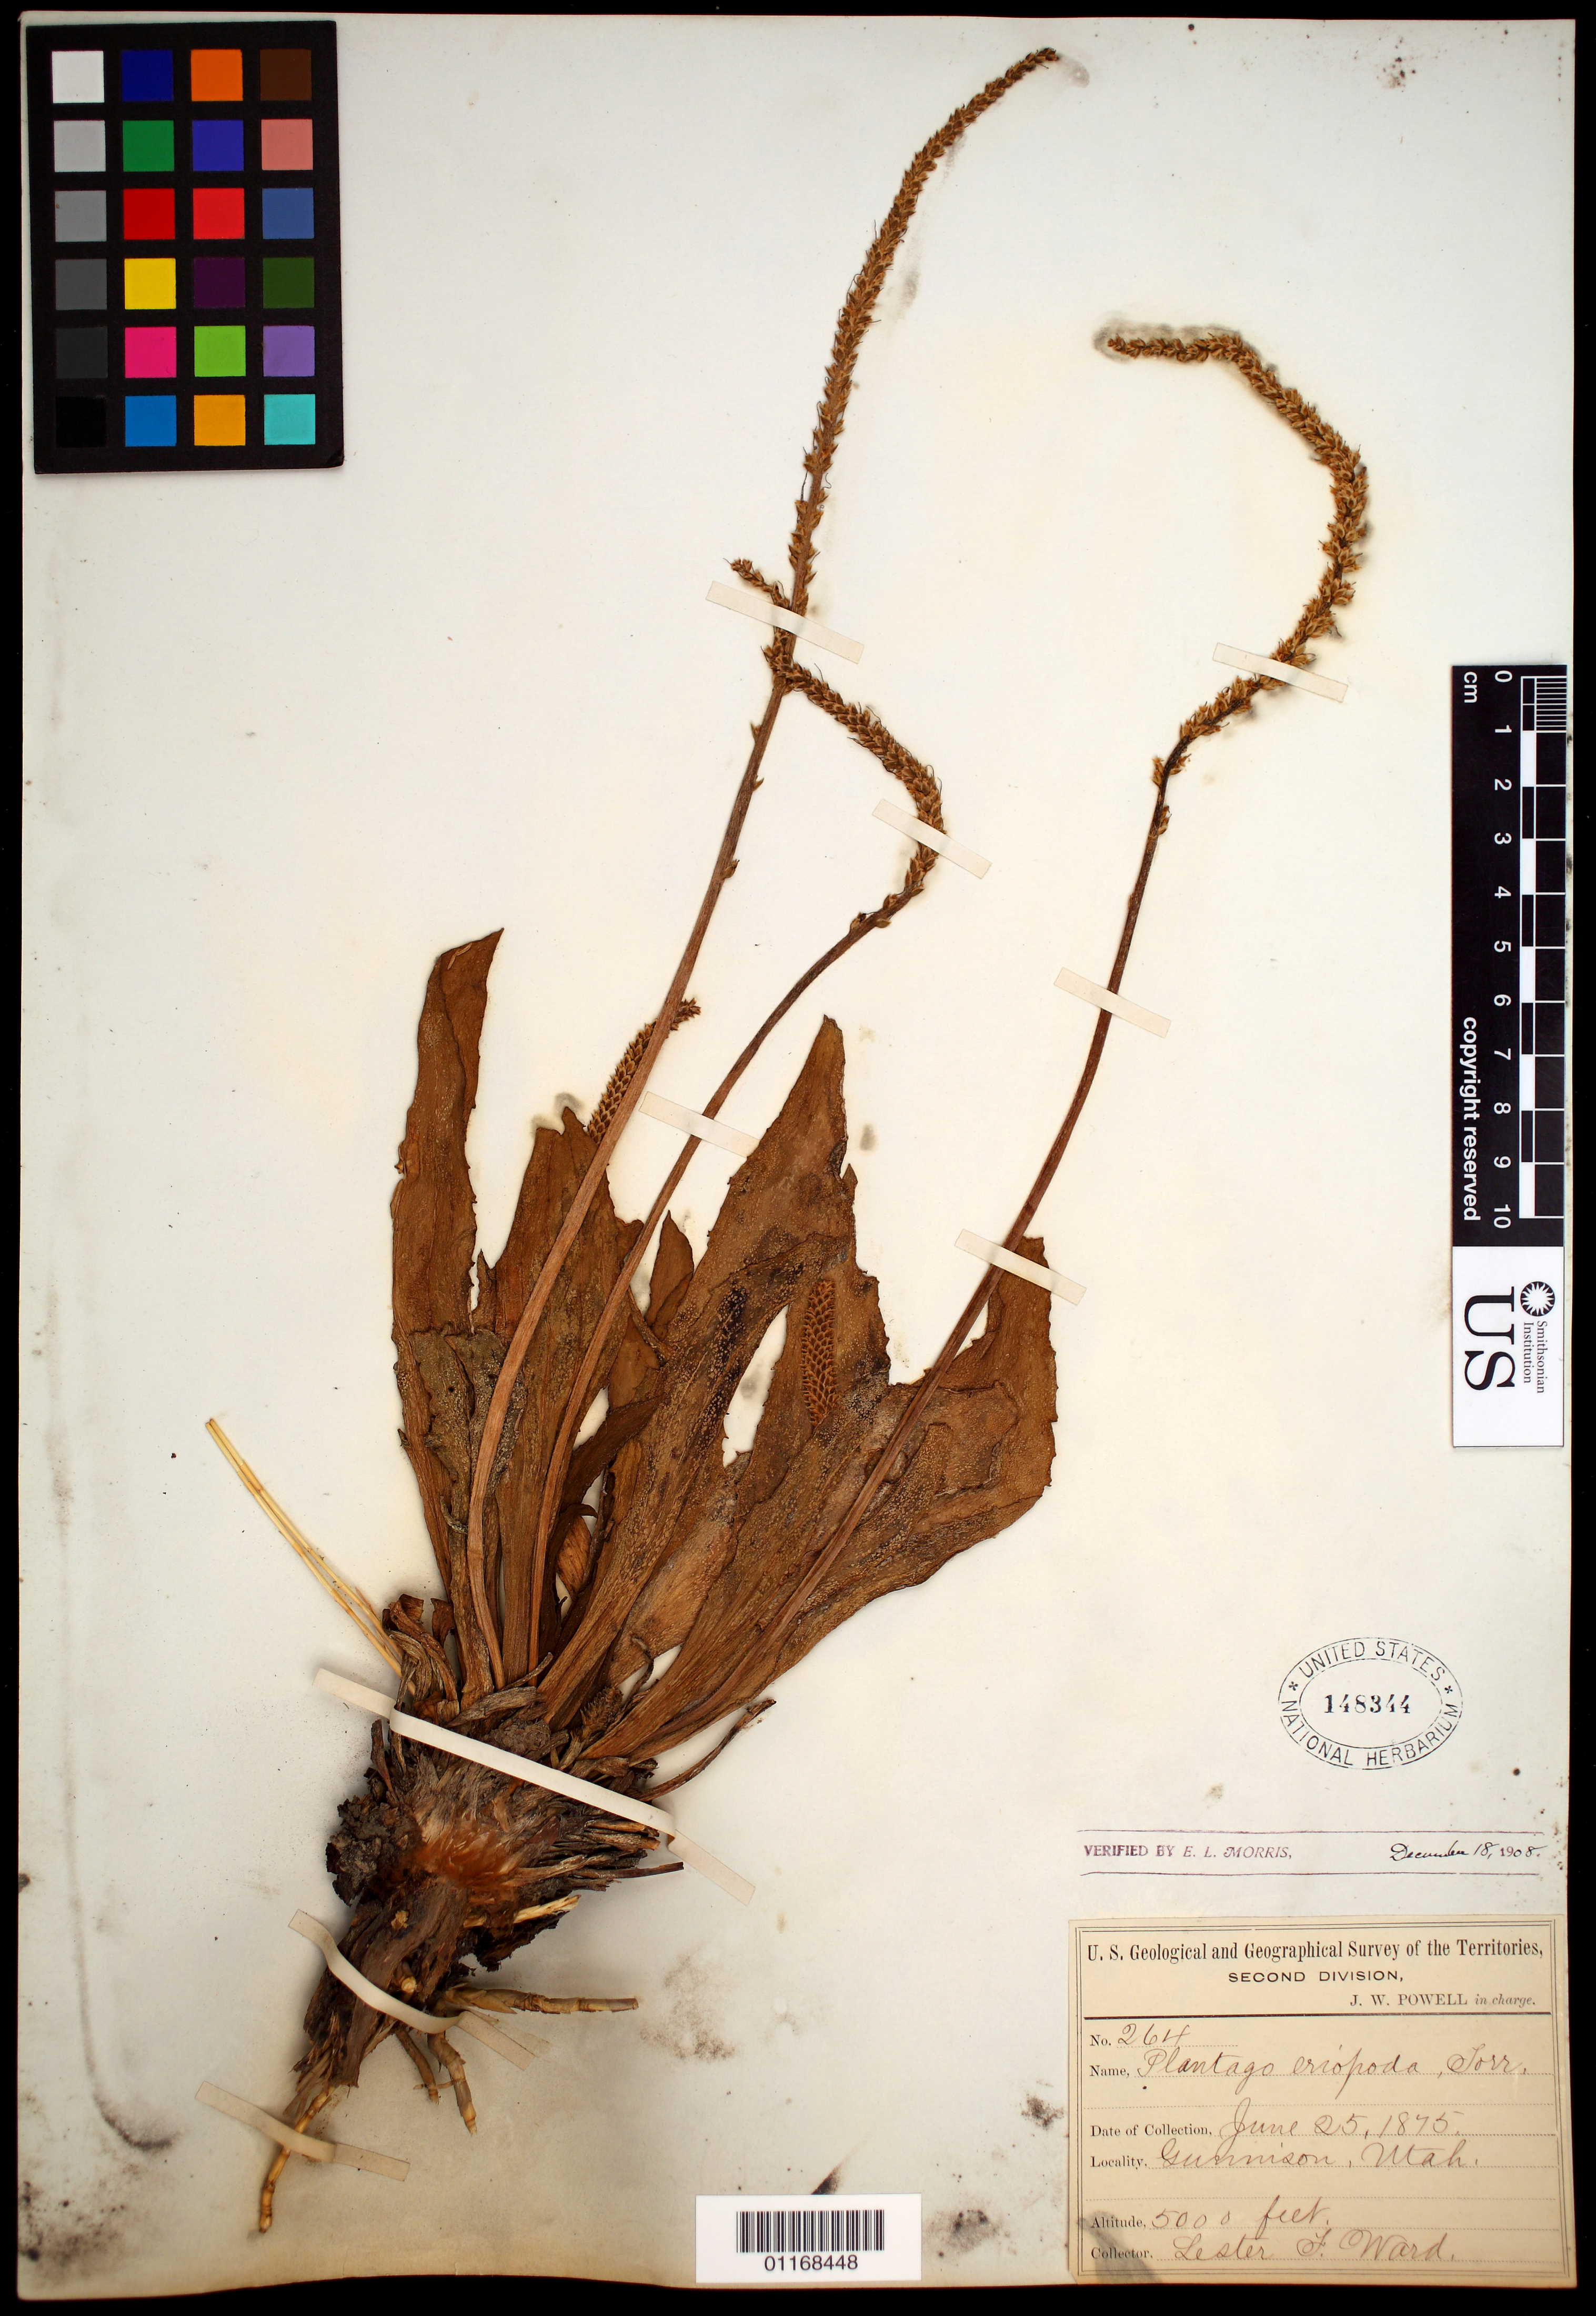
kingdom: Plantae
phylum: Tracheophyta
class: Magnoliopsida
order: Lamiales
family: Plantaginaceae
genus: Plantago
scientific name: Plantago eriopoda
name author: Torr.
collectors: L. F. Ward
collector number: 264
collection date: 1875-06-25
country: United States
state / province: Utah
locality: Gunnison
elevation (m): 1524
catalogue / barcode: US 148344